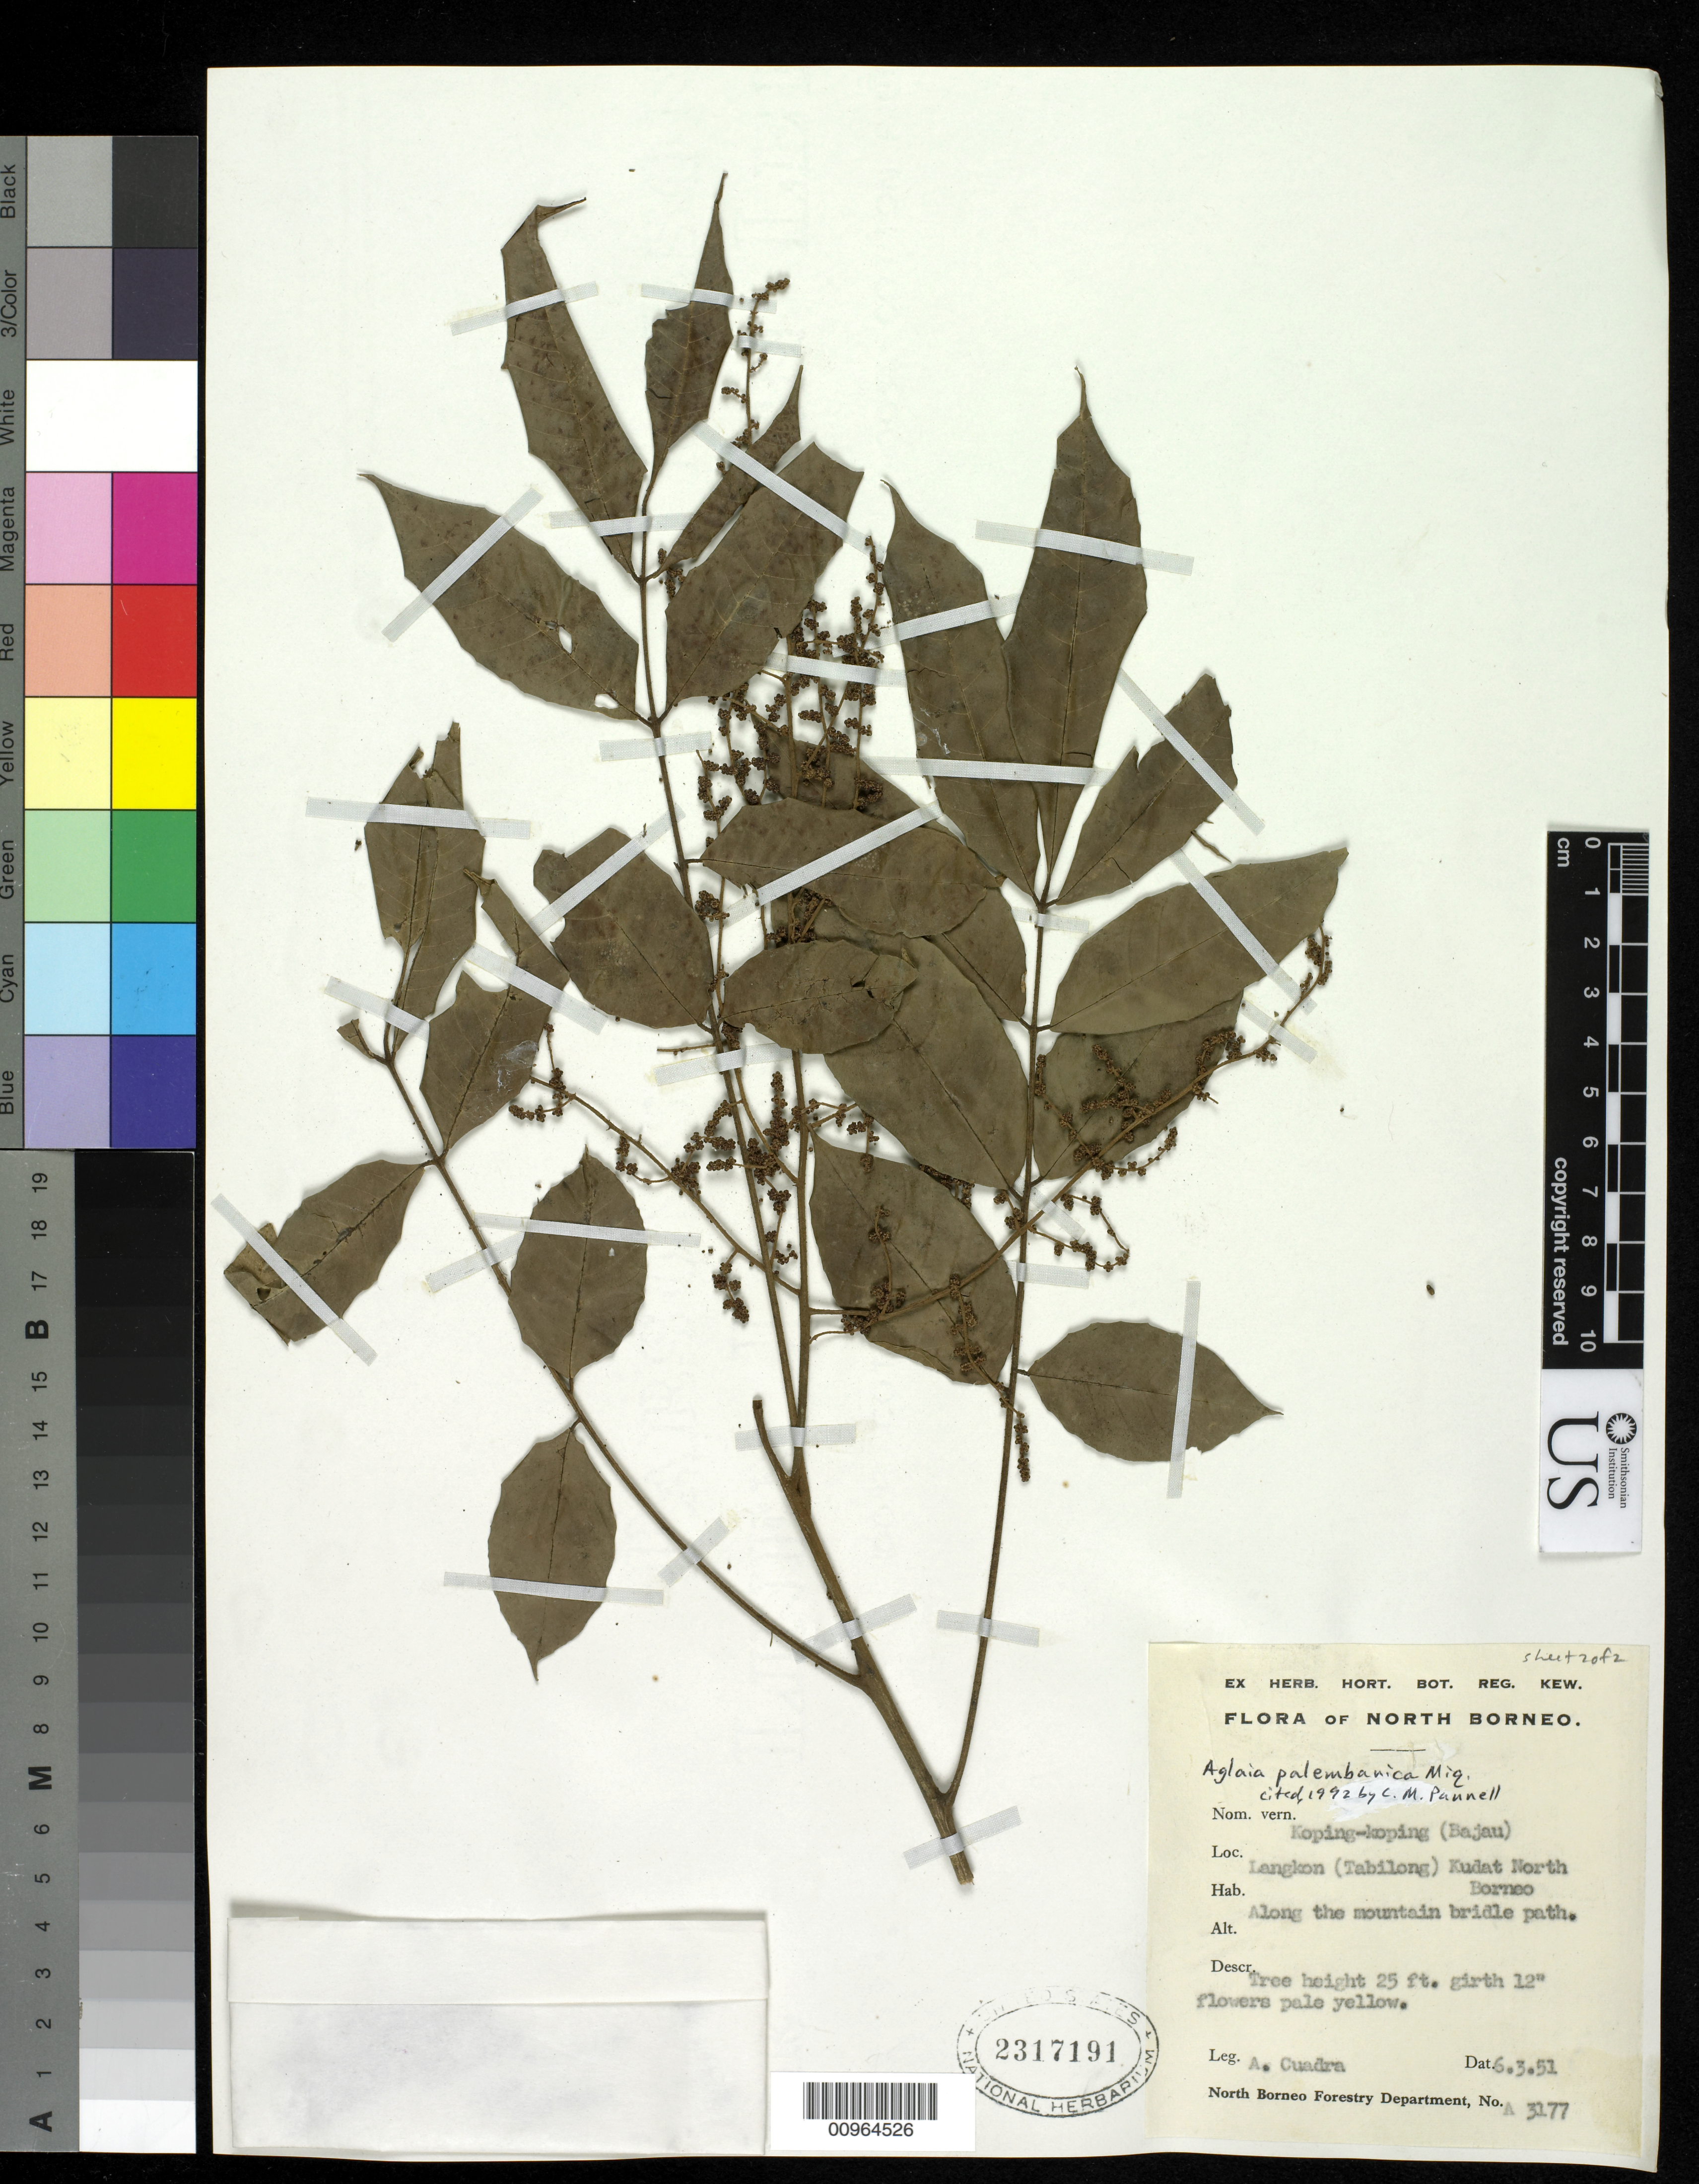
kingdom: Plantae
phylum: Tracheophyta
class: Magnoliopsida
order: Sapindales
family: Meliaceae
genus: Aglaia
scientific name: Aglaia palembanica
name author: Miq.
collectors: A. Cuadra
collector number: A 3177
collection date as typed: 06 Mar 1951 or 03 Sep 1951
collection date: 1951-03-06 or 1951-09-03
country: Malaysia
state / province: Sabah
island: Borneo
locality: Langkon (Tabilong) Kudat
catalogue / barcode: US 2317191